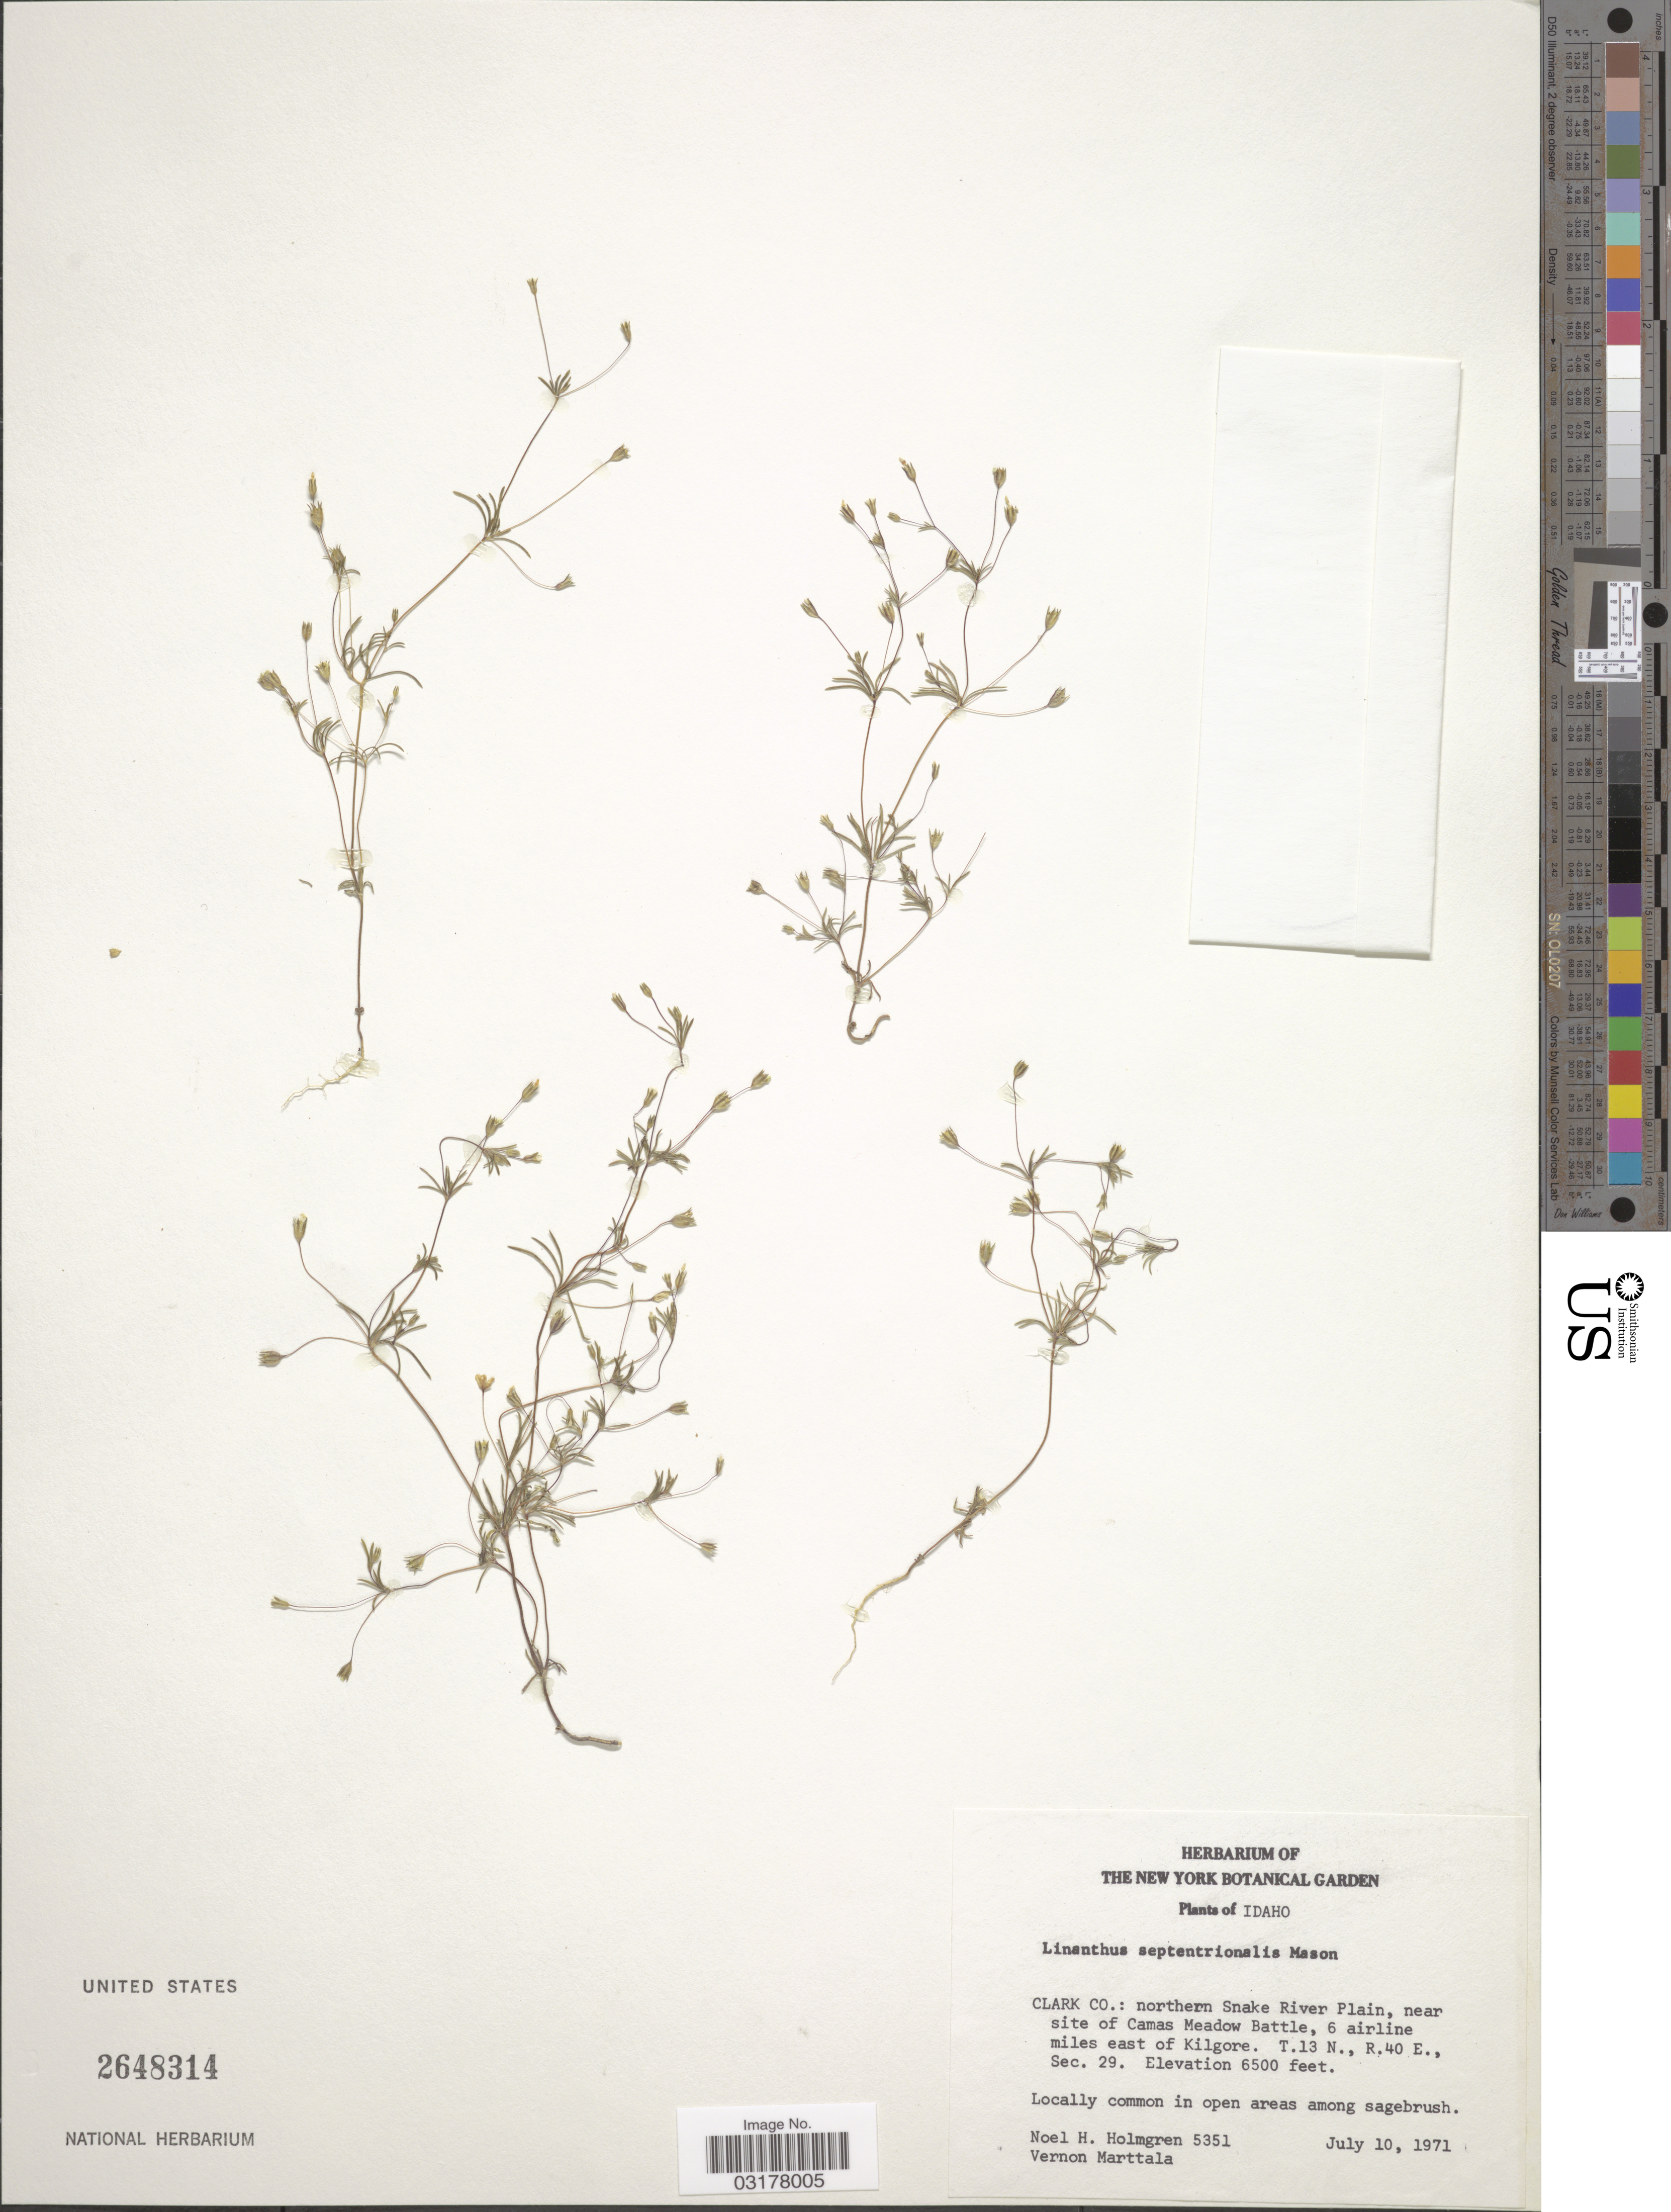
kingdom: Plantae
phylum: Tracheophyta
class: Magnoliopsida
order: Ericales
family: Polemoniaceae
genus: Leptosiphon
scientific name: Leptosiphon septentrionalis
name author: (H. Mason) J.M. Porter & L.A. Johnson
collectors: N. H. Holmgren & V. Marttala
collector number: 5351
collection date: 1971-07-10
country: United States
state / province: Idaho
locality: Clark Co.: northern Snake River Plain, near site of Camas Meadow Battle, 6 airline miles east of Kilgore. T.13N., R.40 E., Sec. 29.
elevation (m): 1981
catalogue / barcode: US 2648314